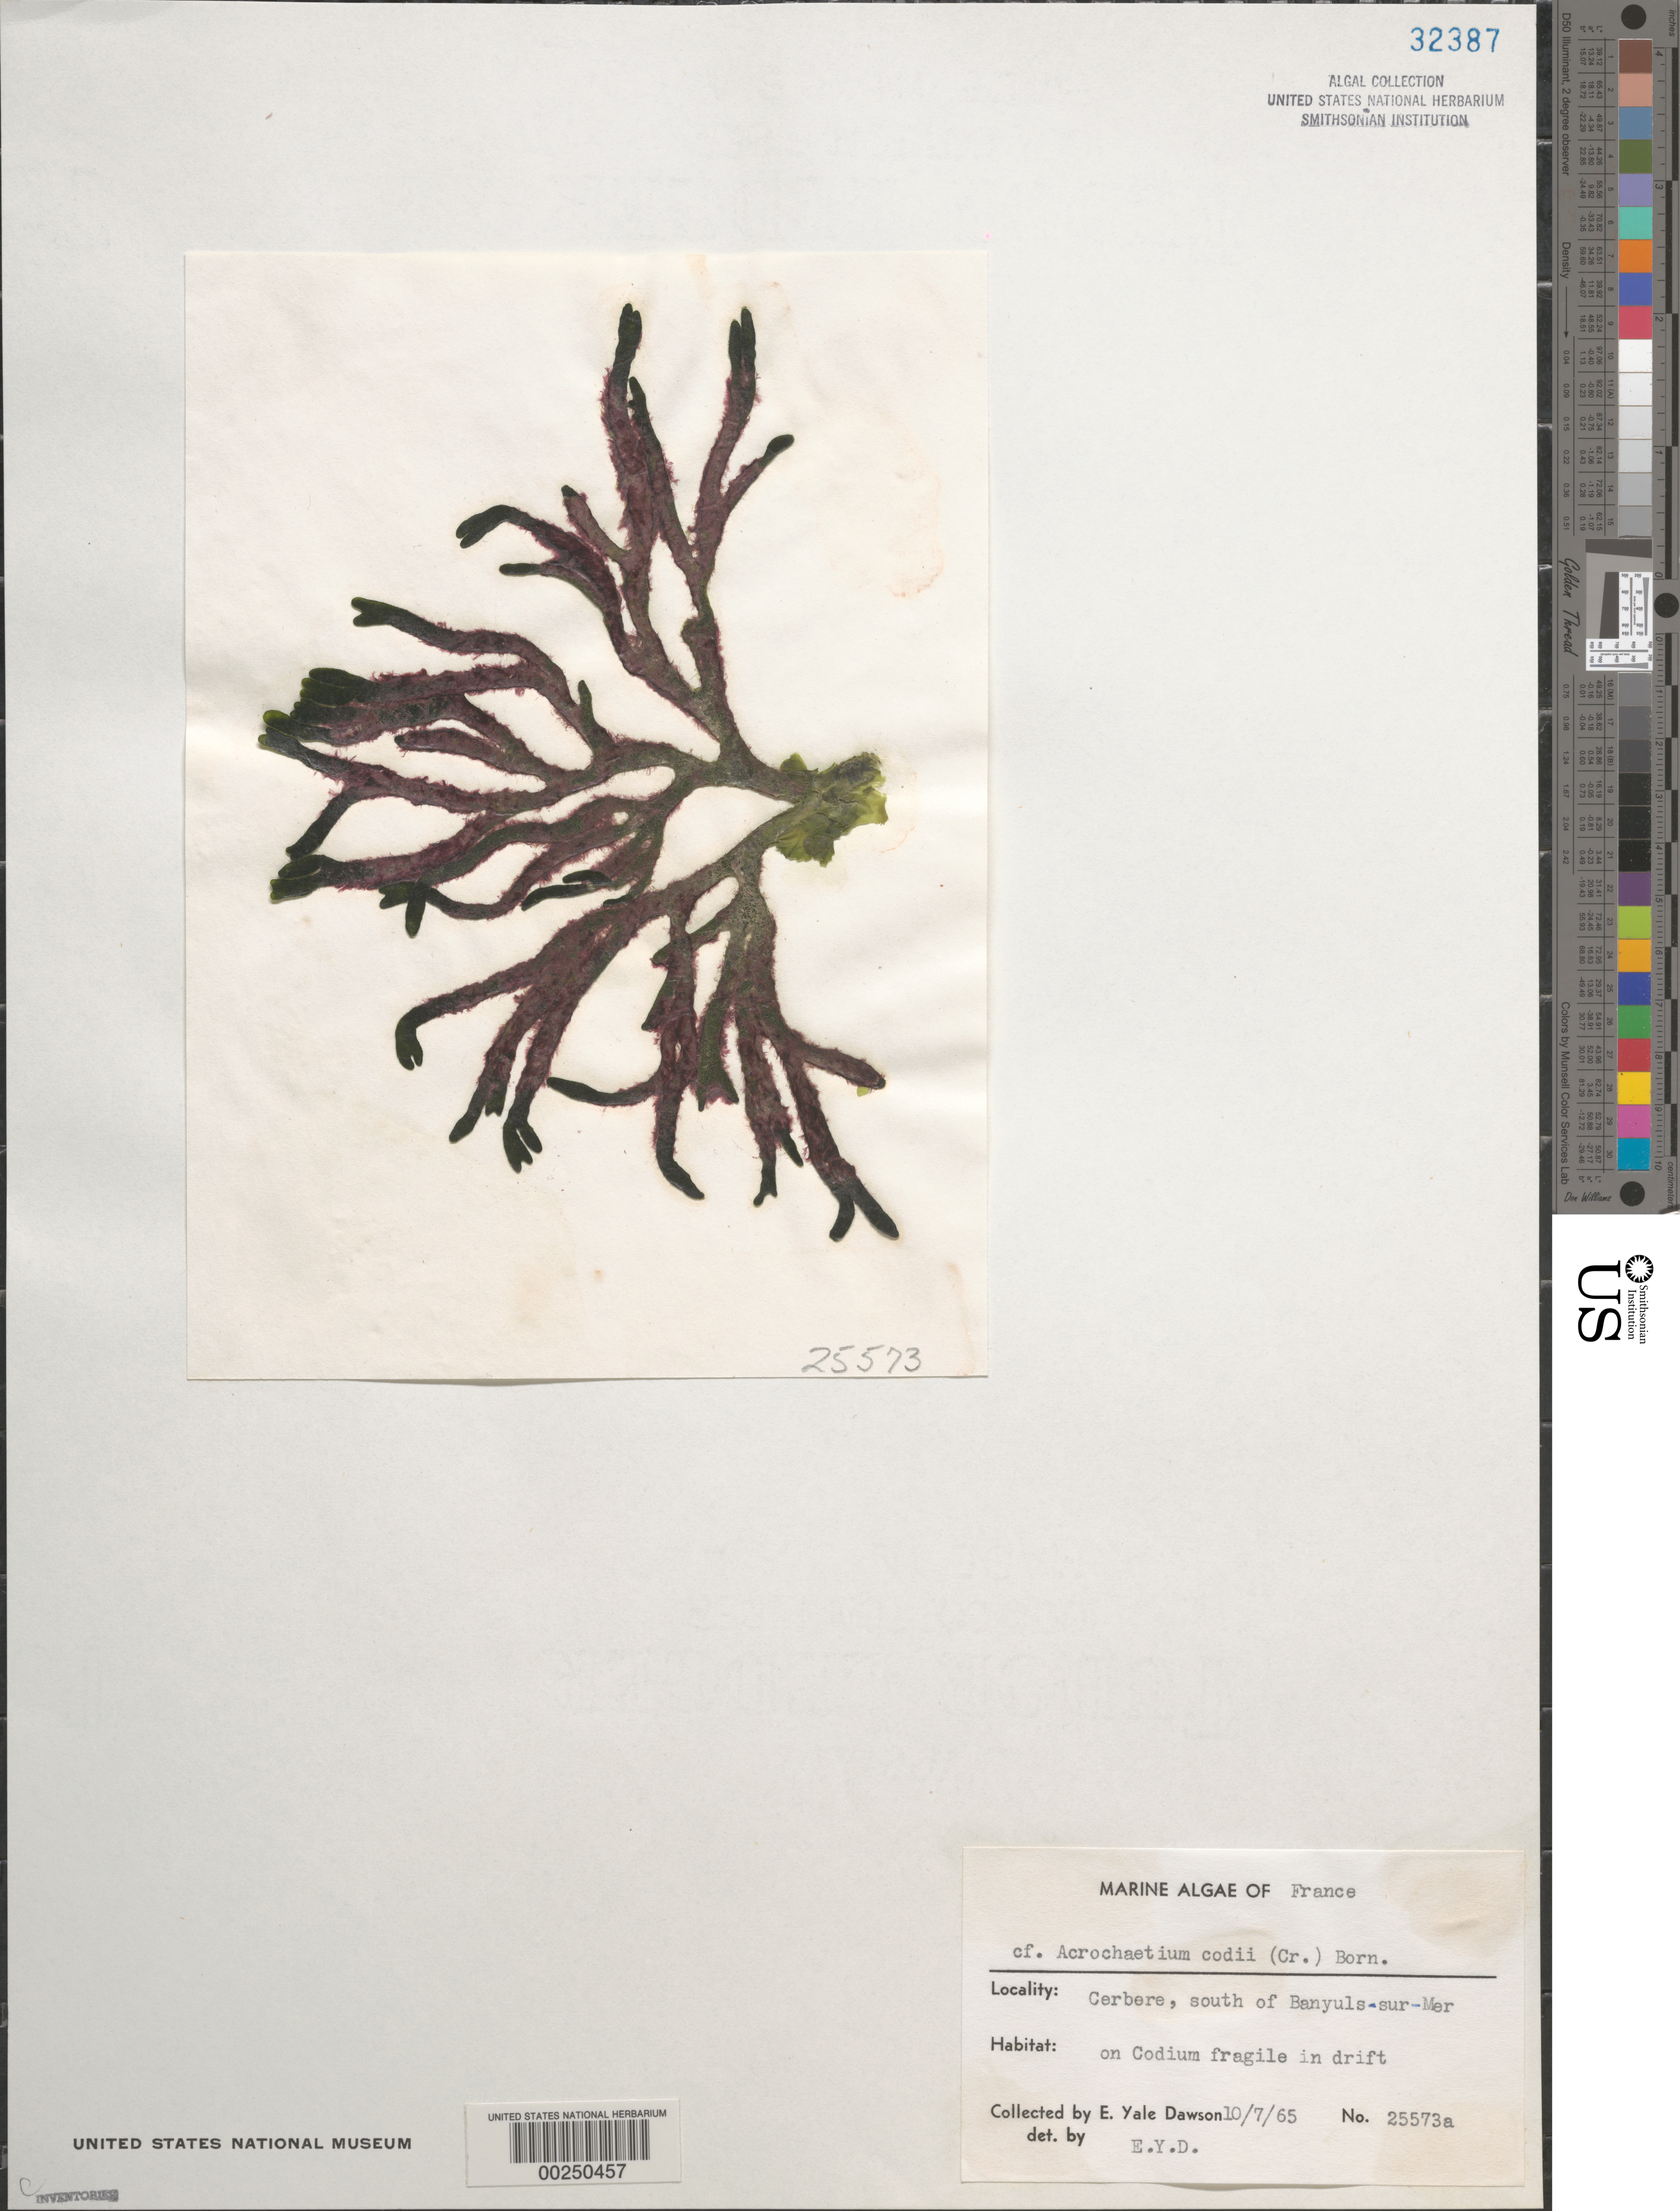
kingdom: Plantae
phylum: Rhodophyta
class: Florideophyceae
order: Colaconematales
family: Colaconemataceae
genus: Colaconema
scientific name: Colaconema caespitosum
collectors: E. Y. Dawson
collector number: EYD 25573a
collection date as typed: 07 Oct 1965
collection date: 1965-10-07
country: France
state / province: Occitanie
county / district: Pyrénées-Orientales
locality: Cerbere, south of Banyuls-sur-Mer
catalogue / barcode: US 32387